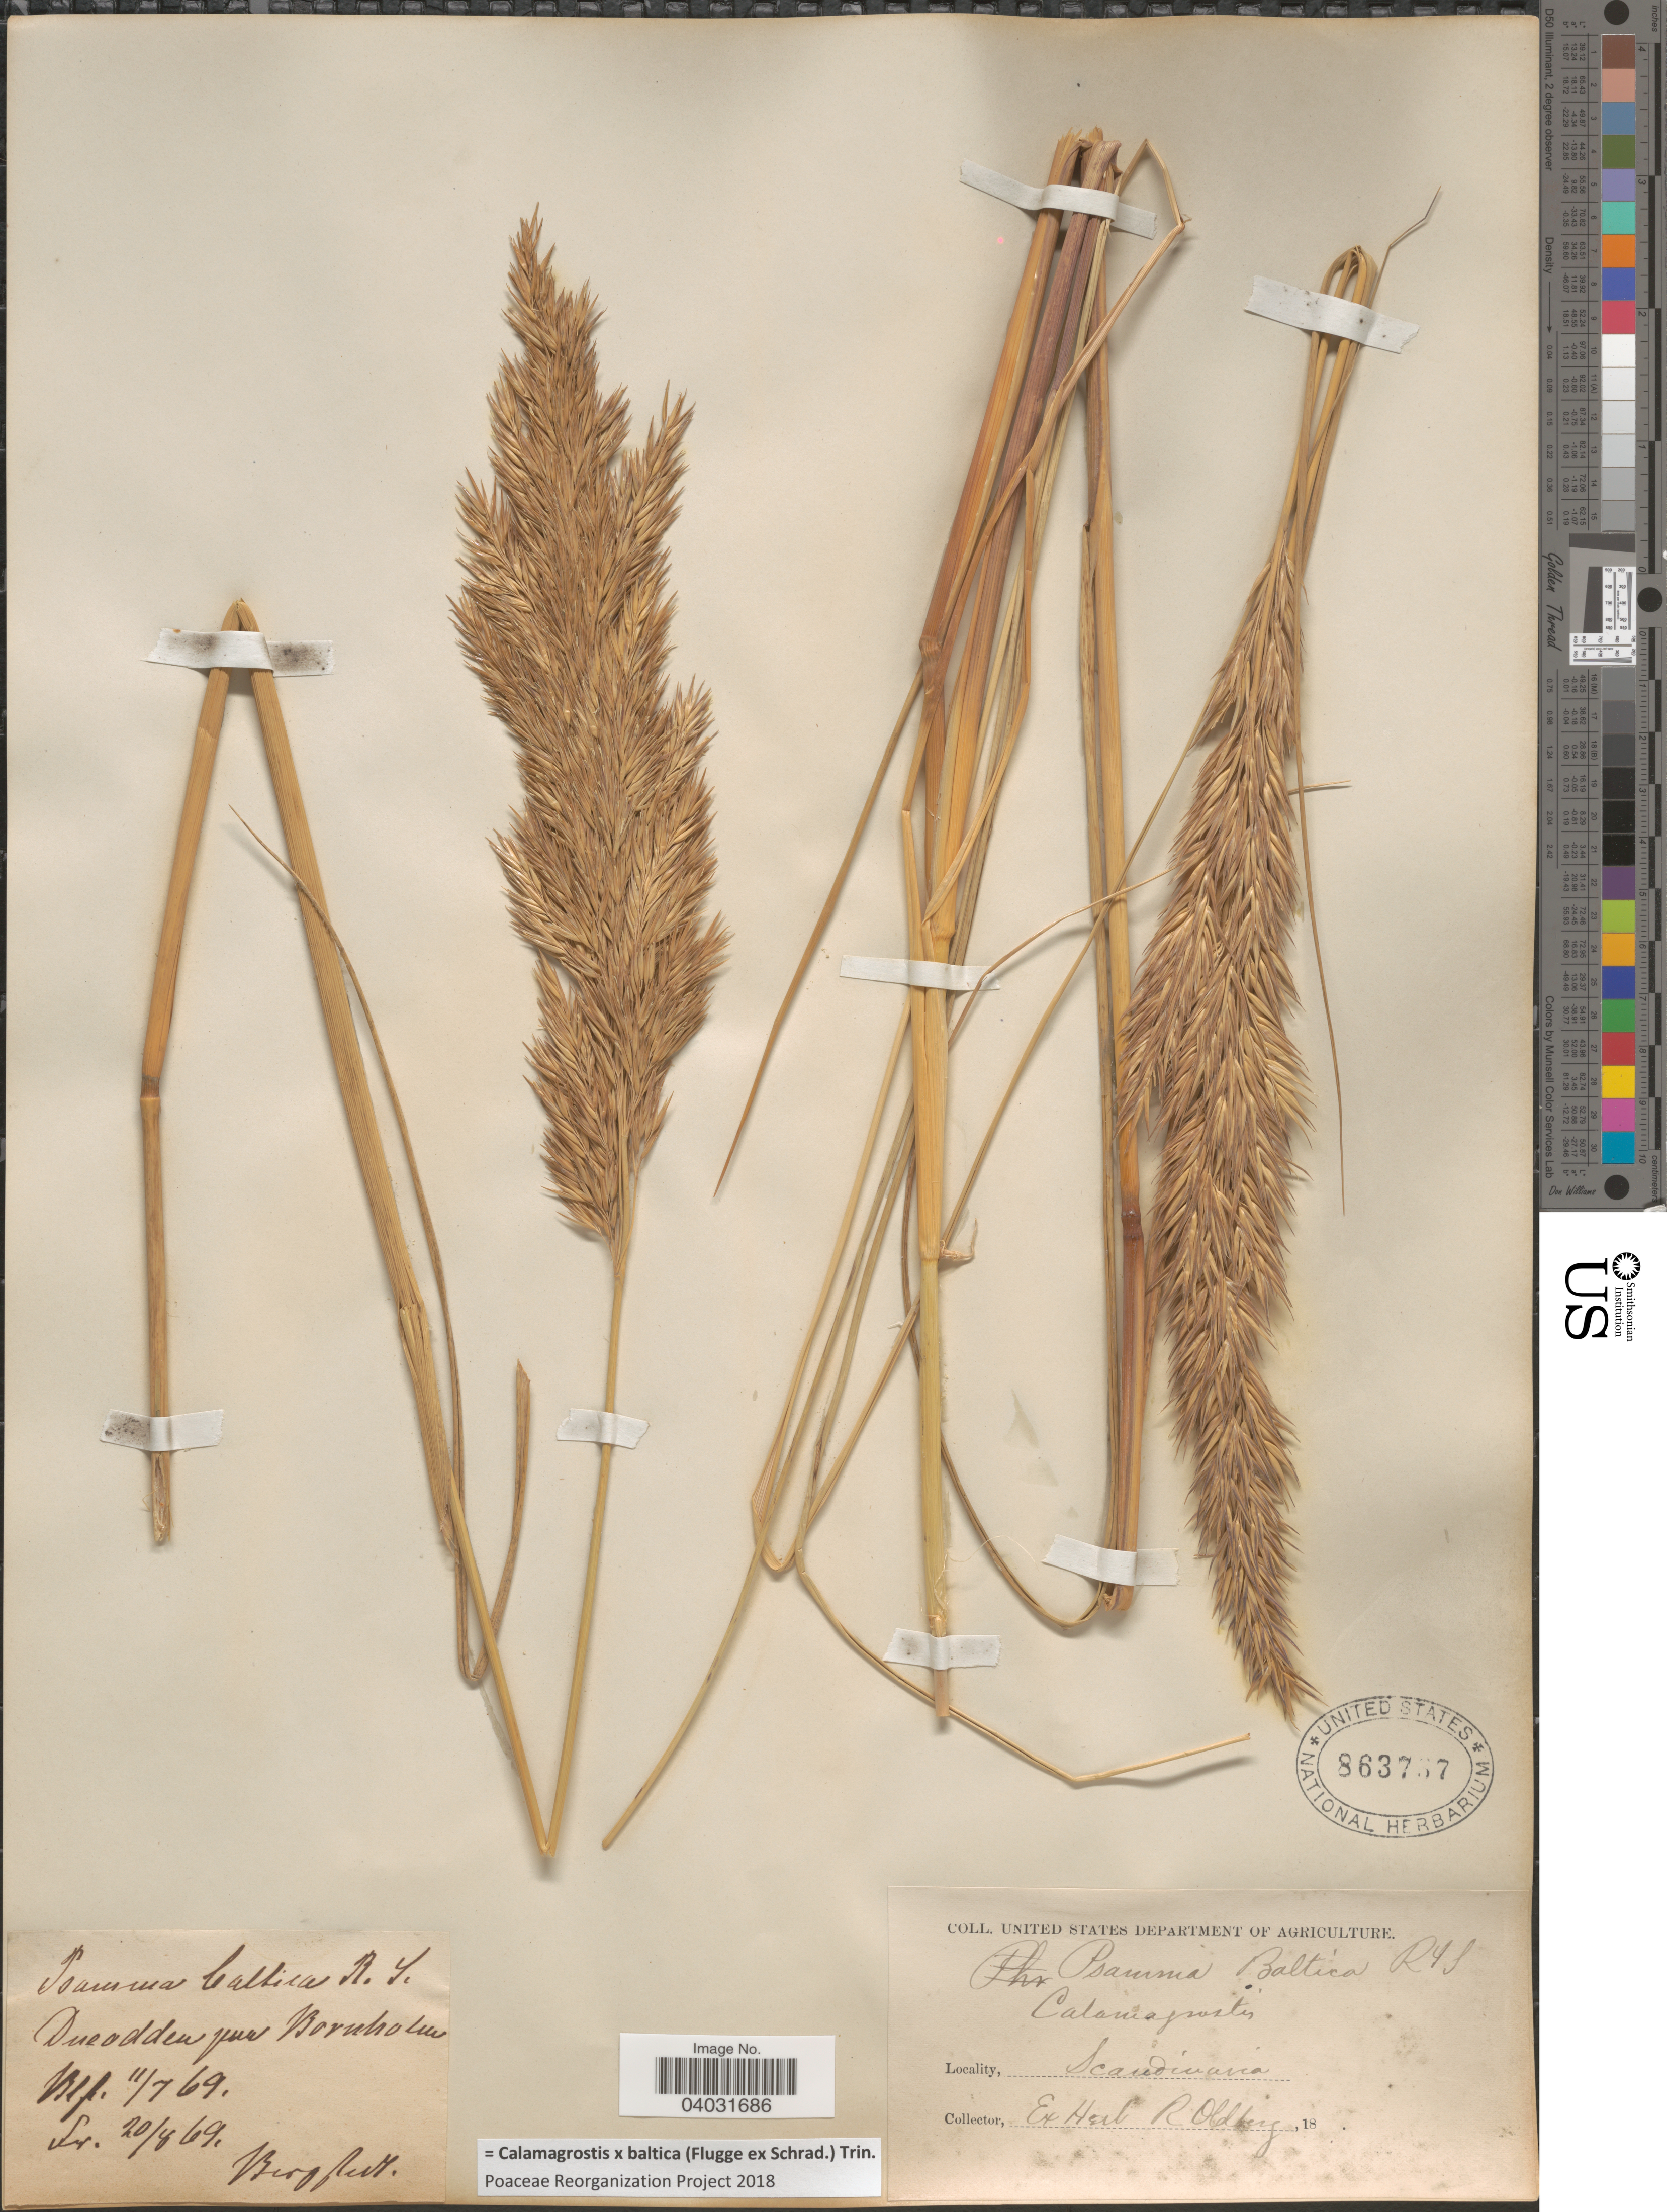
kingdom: Plantae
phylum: Tracheophyta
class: Liliopsida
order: Poales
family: Poaceae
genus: Calamagrostis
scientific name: Calamagrostis x baltica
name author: (Flüggé ex Schrad.) Trin.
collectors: ex herb. R. Oldberg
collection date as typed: Transcribed d/m/y: 11/7/69 to 20/8/69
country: Denmark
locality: Dueodde pur Bornholm. Scandinavia.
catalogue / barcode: US 863757